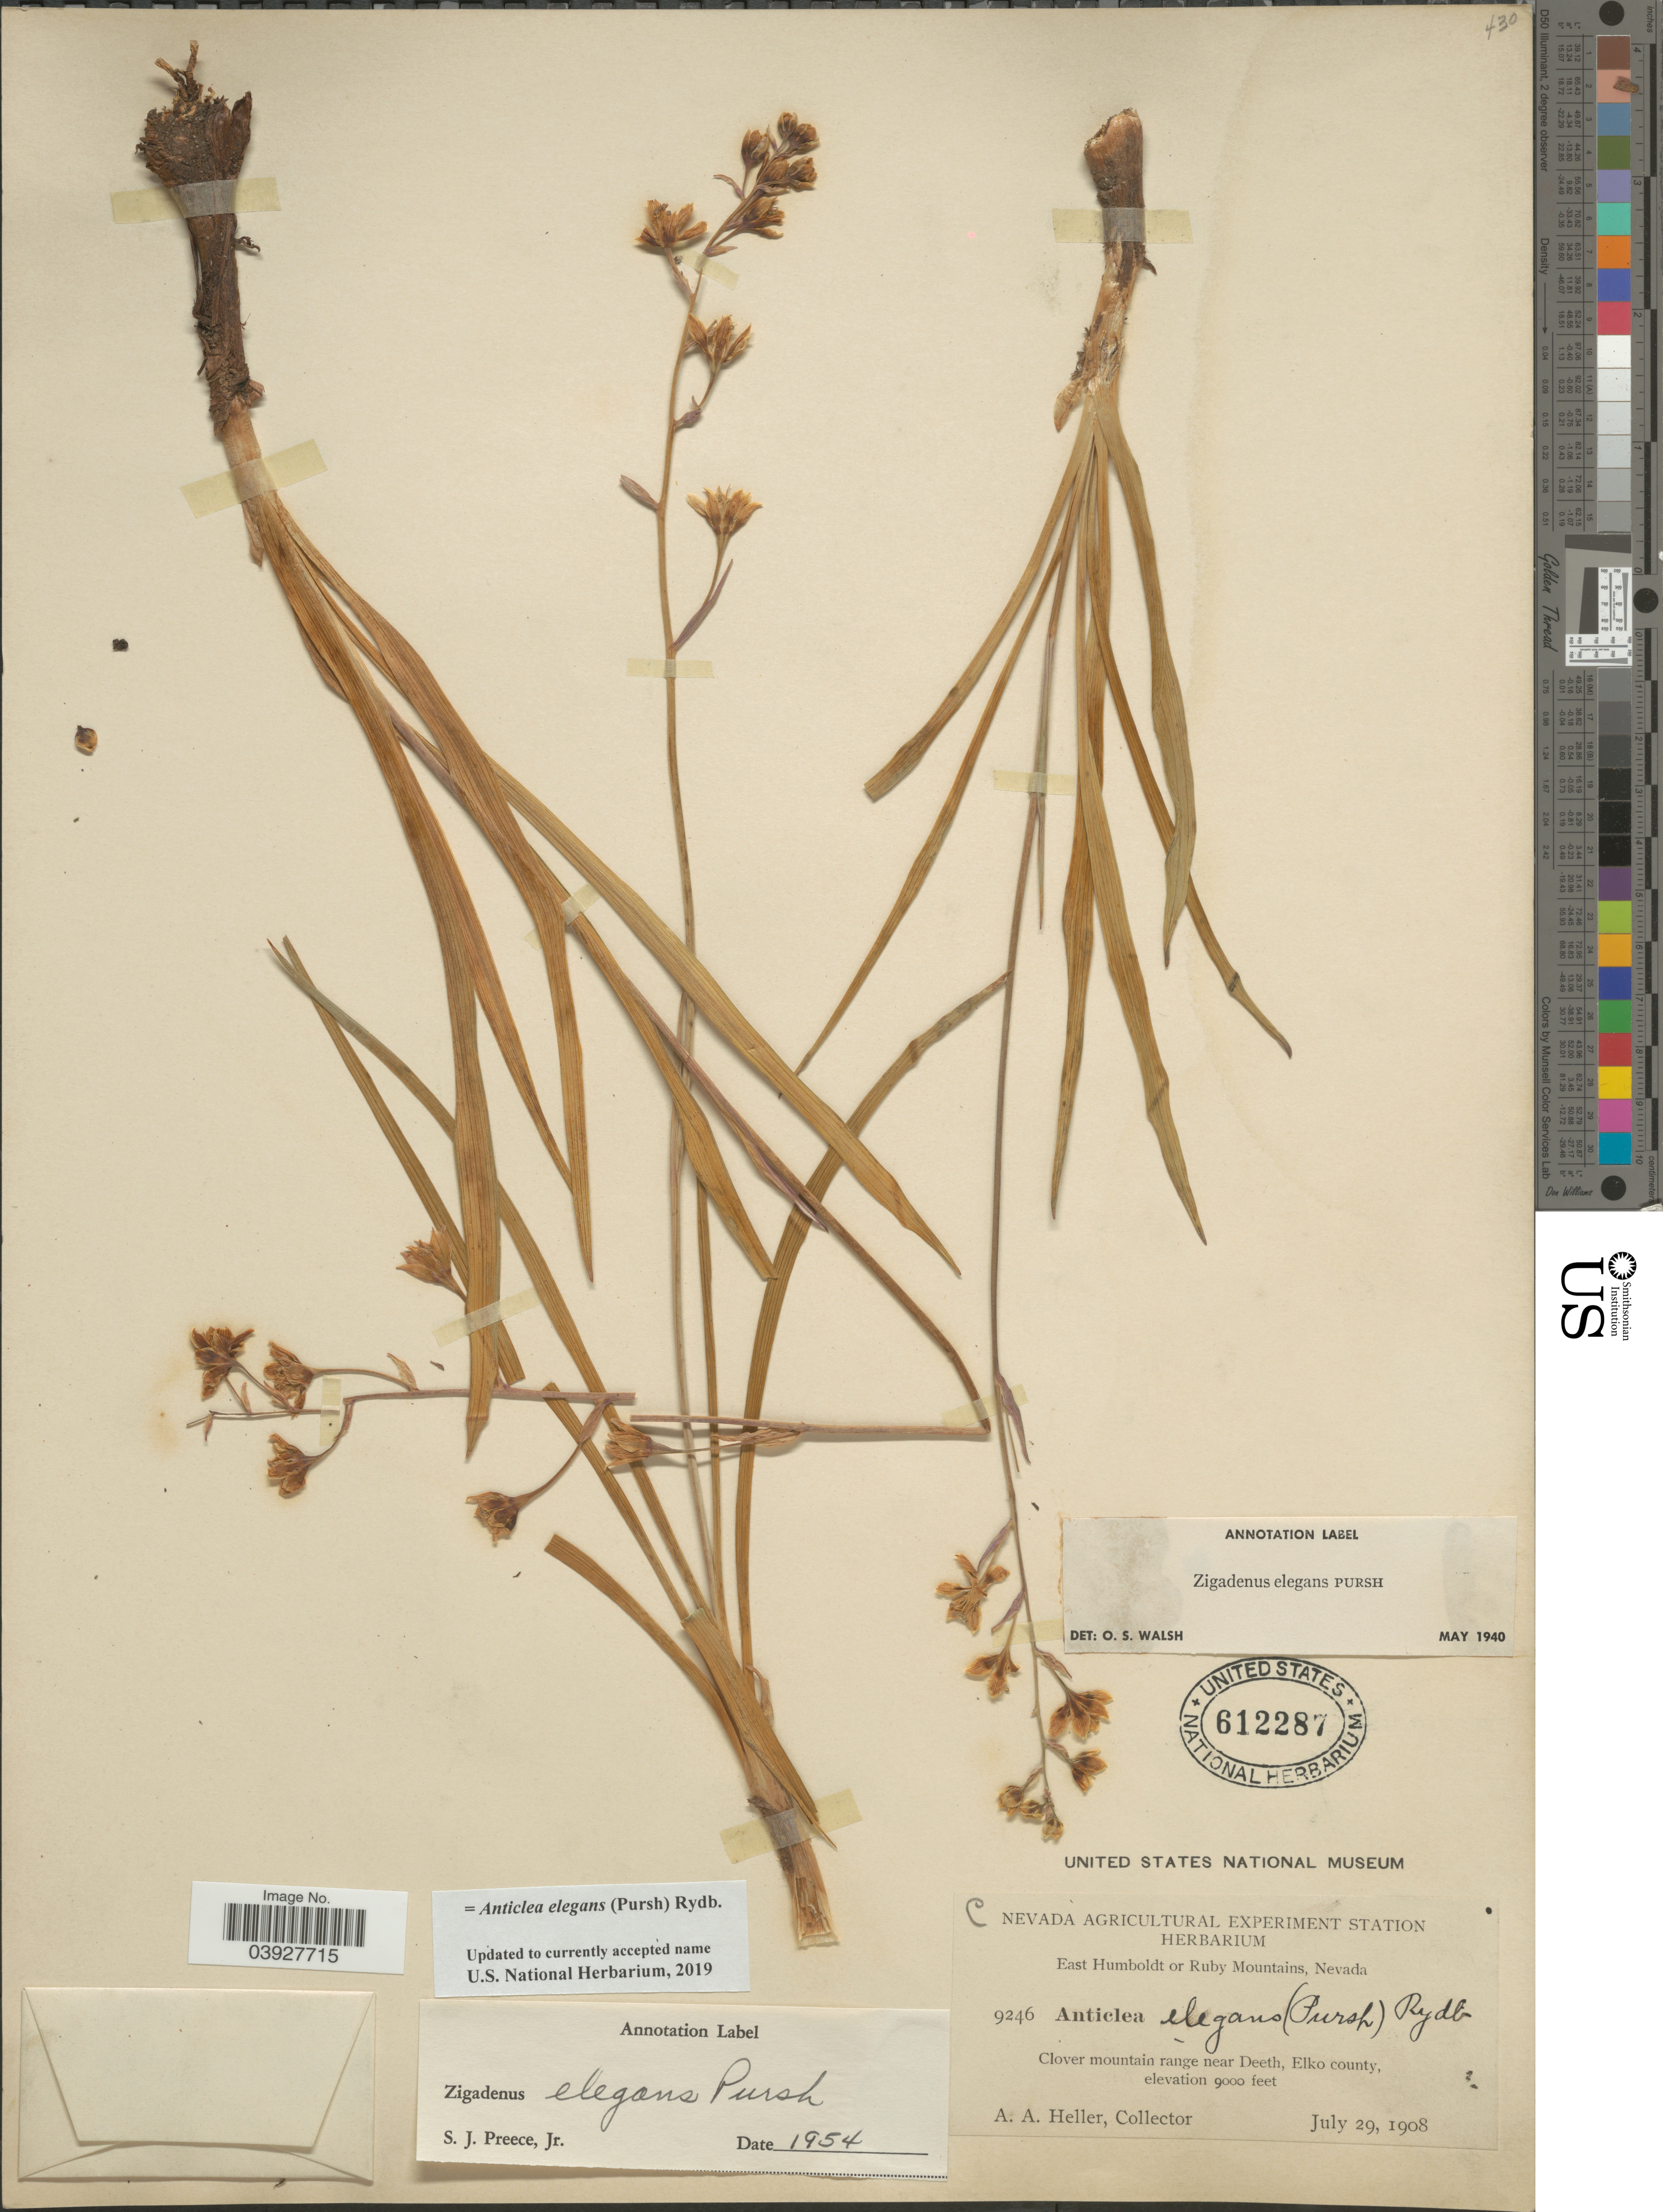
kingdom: Plantae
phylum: Tracheophyta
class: Liliopsida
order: Liliales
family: Melanthiaceae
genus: Anticlea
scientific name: Anticlea elegans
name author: (Pursh) Rydb.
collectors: A. A. Heller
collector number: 9246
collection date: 1908-07-29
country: United States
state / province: Nevada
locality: East Humboldt or Ruby Mountains. Clover mountain range near Deeth, Elko county.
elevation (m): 2743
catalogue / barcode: US 612287